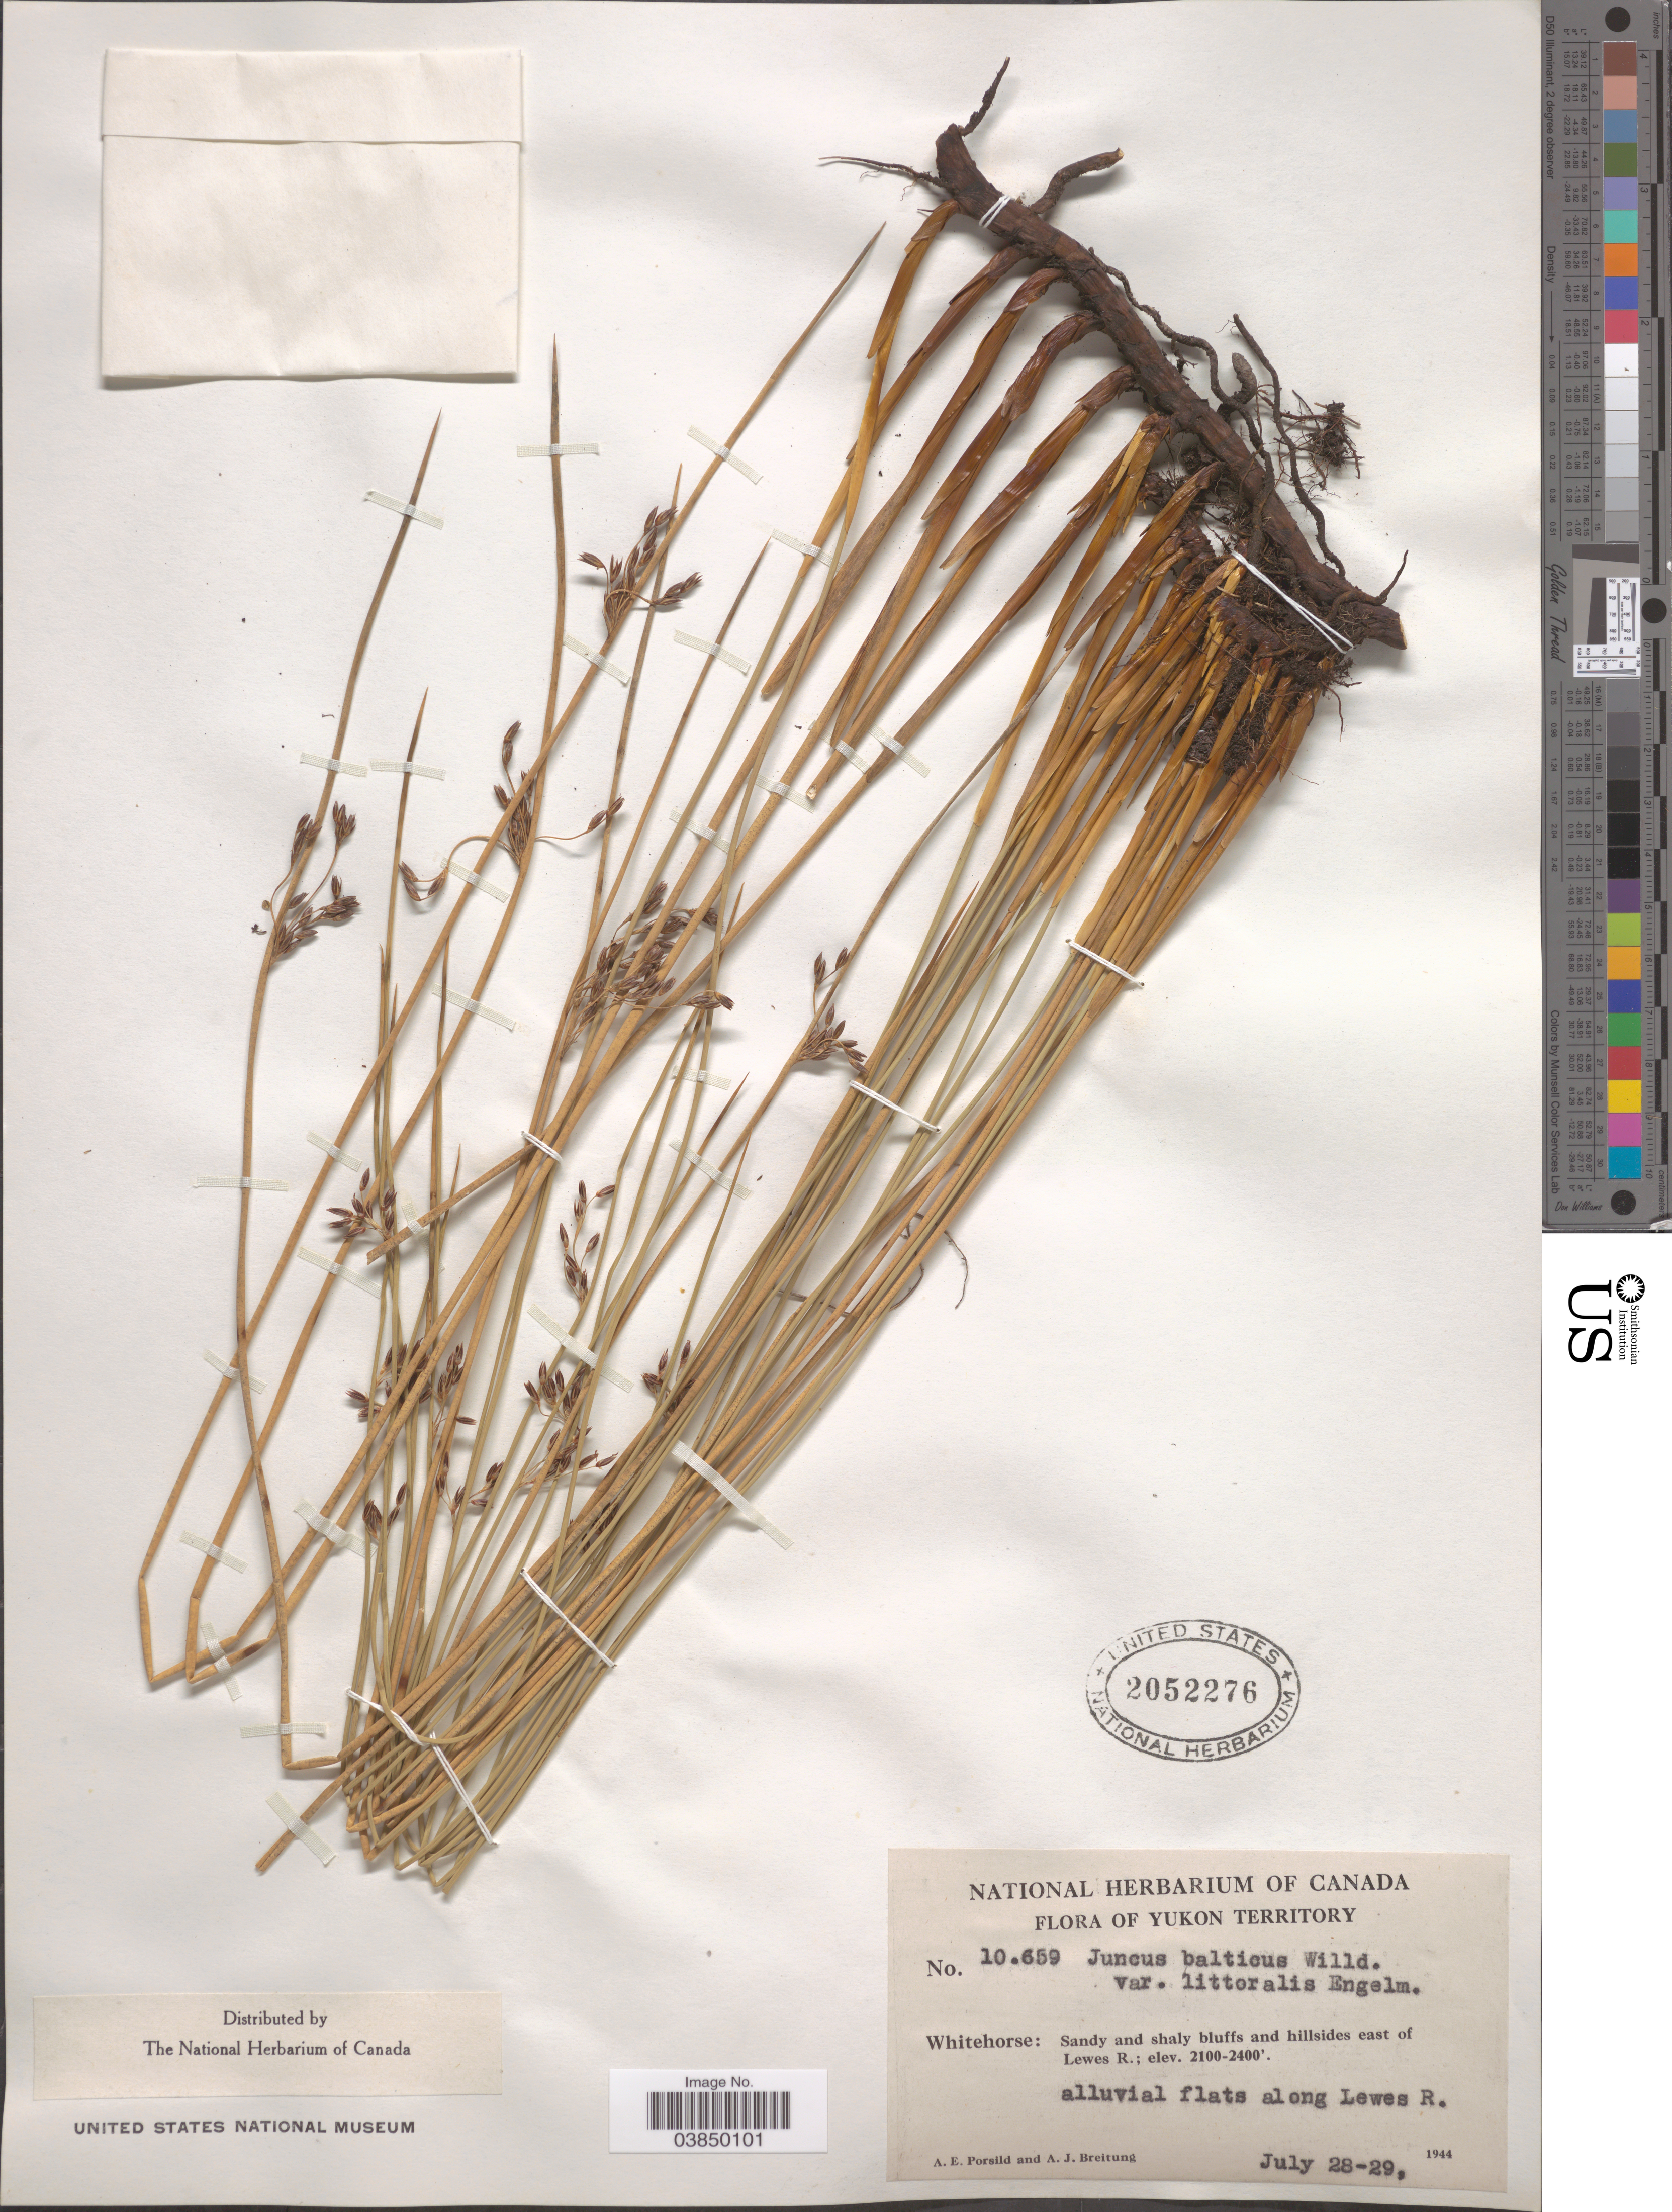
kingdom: Plantae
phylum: Tracheophyta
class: Liliopsida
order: Poales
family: Juncaceae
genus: Juncus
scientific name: Juncus balticus var. littoralis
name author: Engelm.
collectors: A. E. Porsild & A. Breitung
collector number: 10659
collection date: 1944-07-28/1944-07-29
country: Canada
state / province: Yukon Territory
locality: Whitehorse: Sandy and shaly bluffs and hillsides east of Lewes R. Along Lewes R.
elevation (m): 640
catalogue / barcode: US 2052276